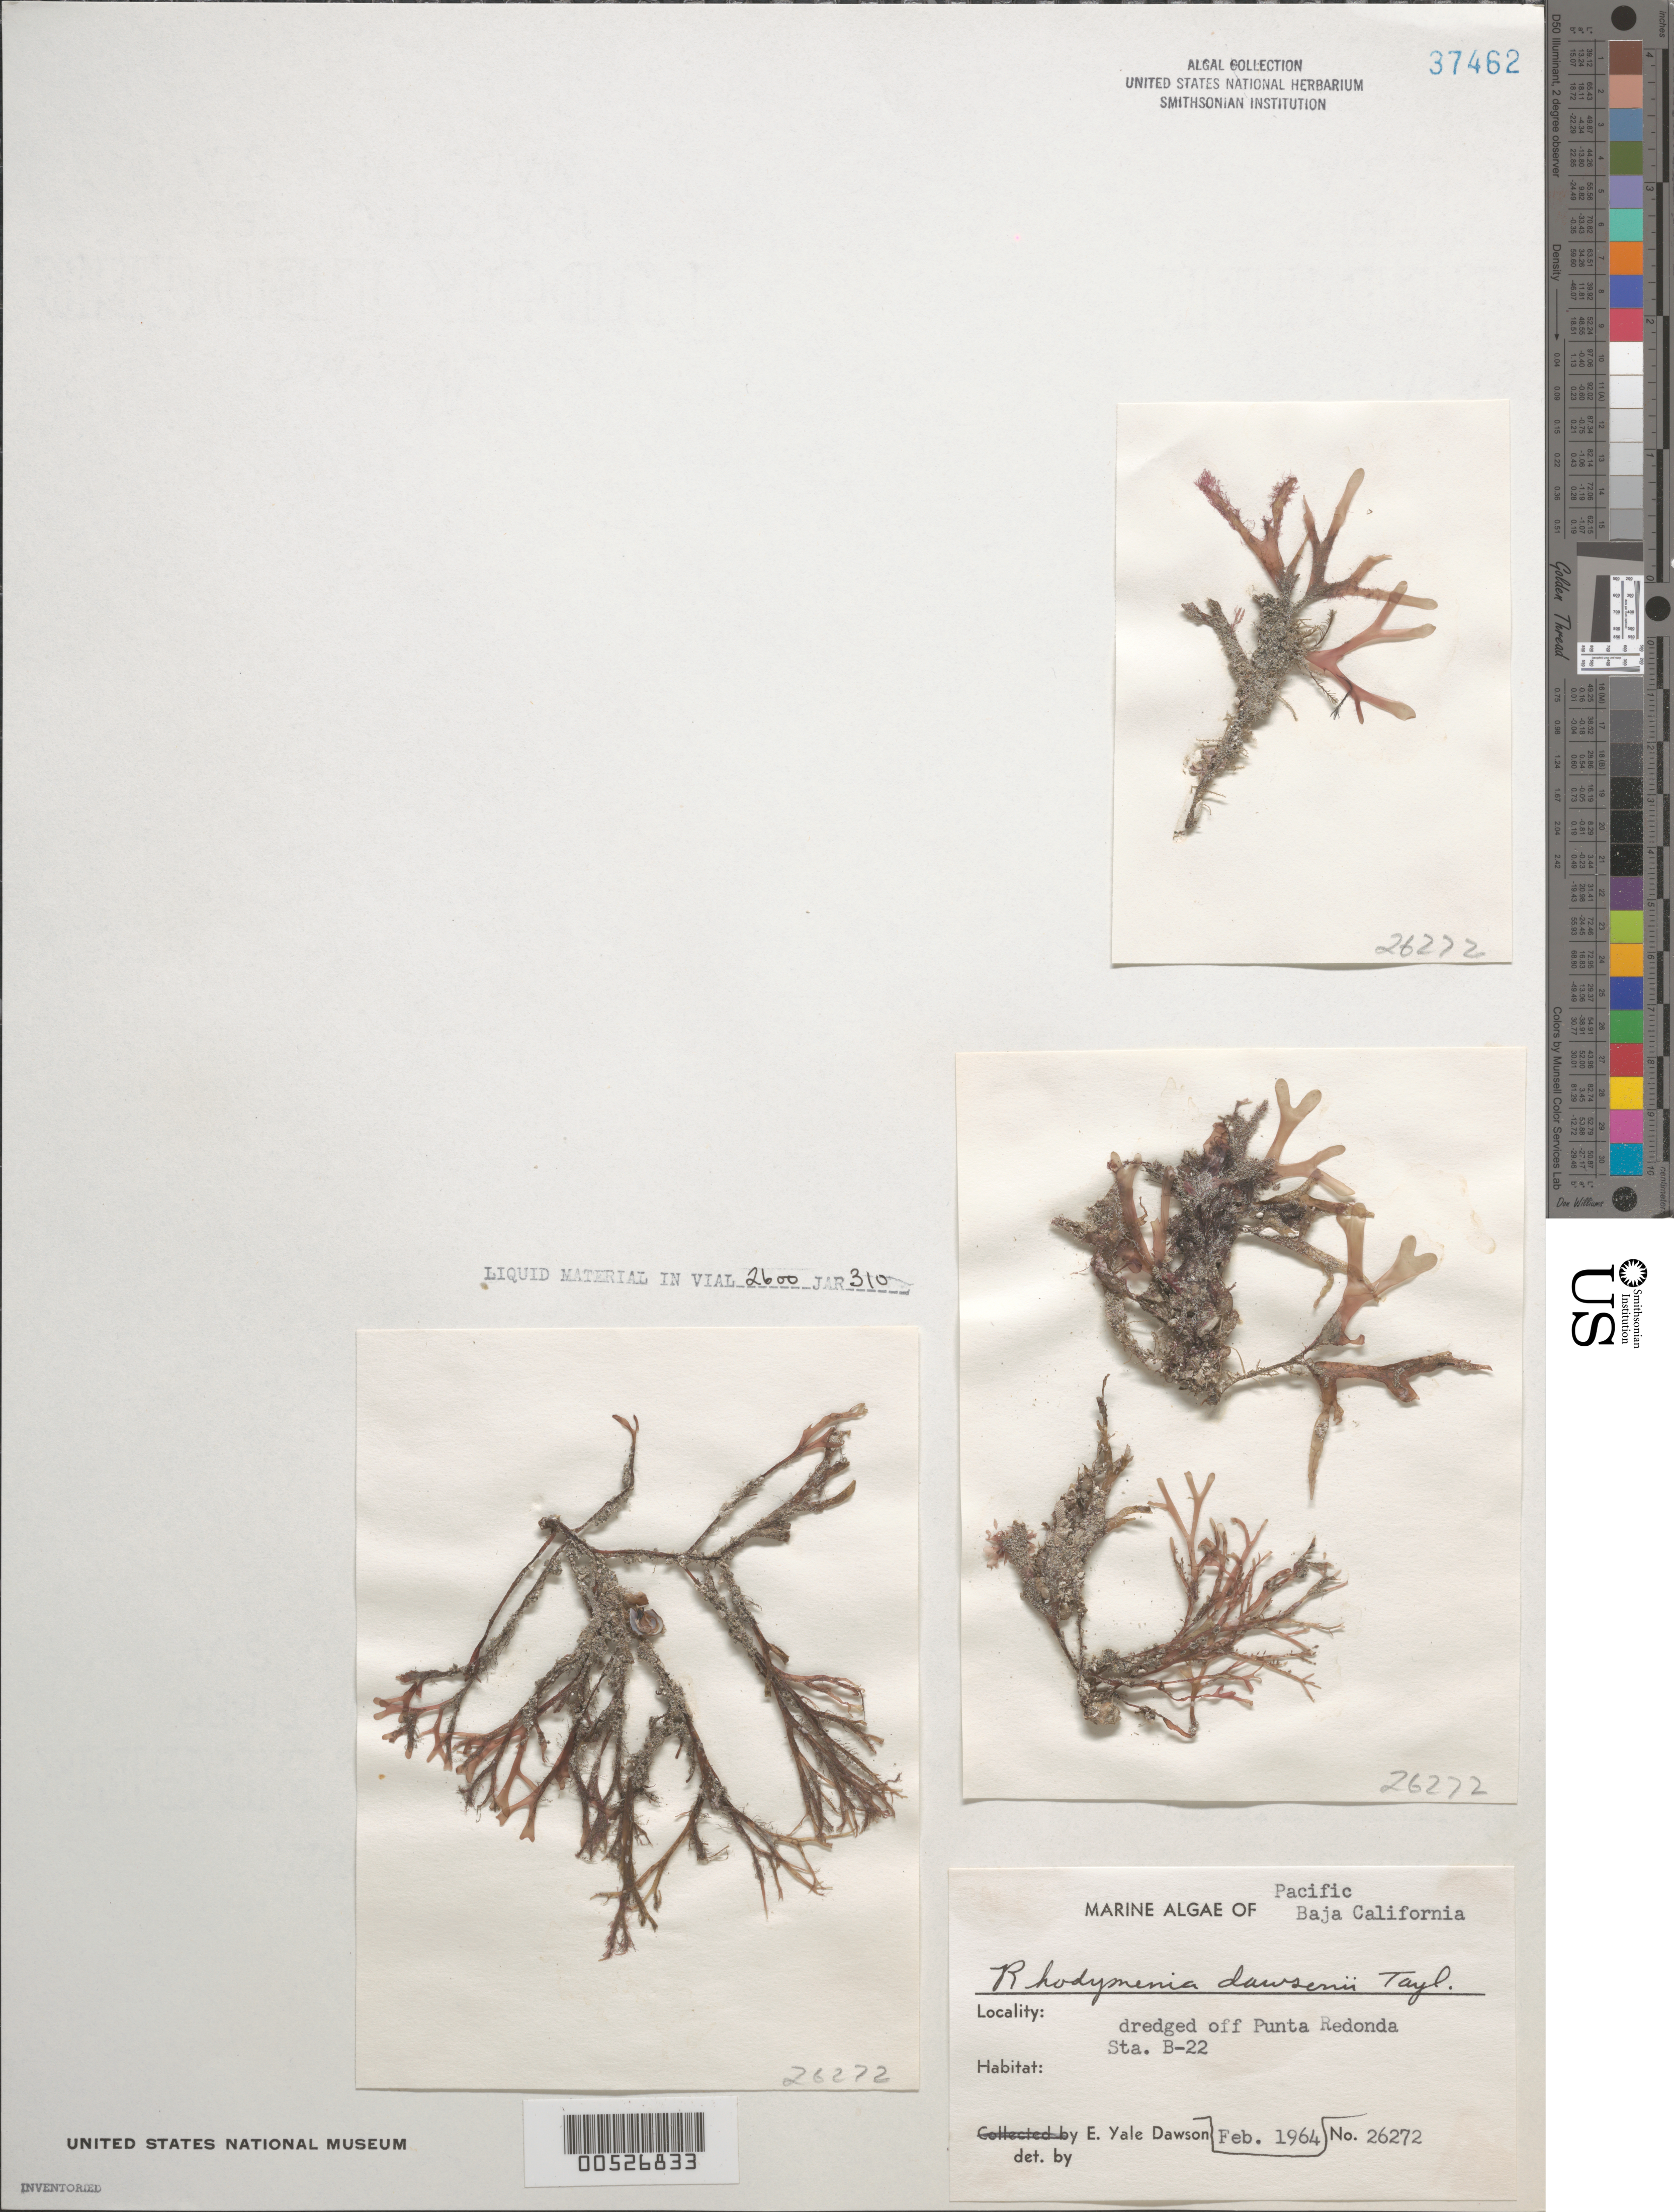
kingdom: Plantae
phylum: Rhodophyta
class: Florideophyceae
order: Rhodymeniales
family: Rhodymeniaceae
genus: Rhodymenia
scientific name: Rhodymenia dawsonii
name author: W.R. Taylor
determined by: Dawson, E. Y.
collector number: EYD 26272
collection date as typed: Feb 1964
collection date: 1964-02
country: Mexico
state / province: Baja California Sur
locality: Off Punta Redondo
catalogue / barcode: US 37462